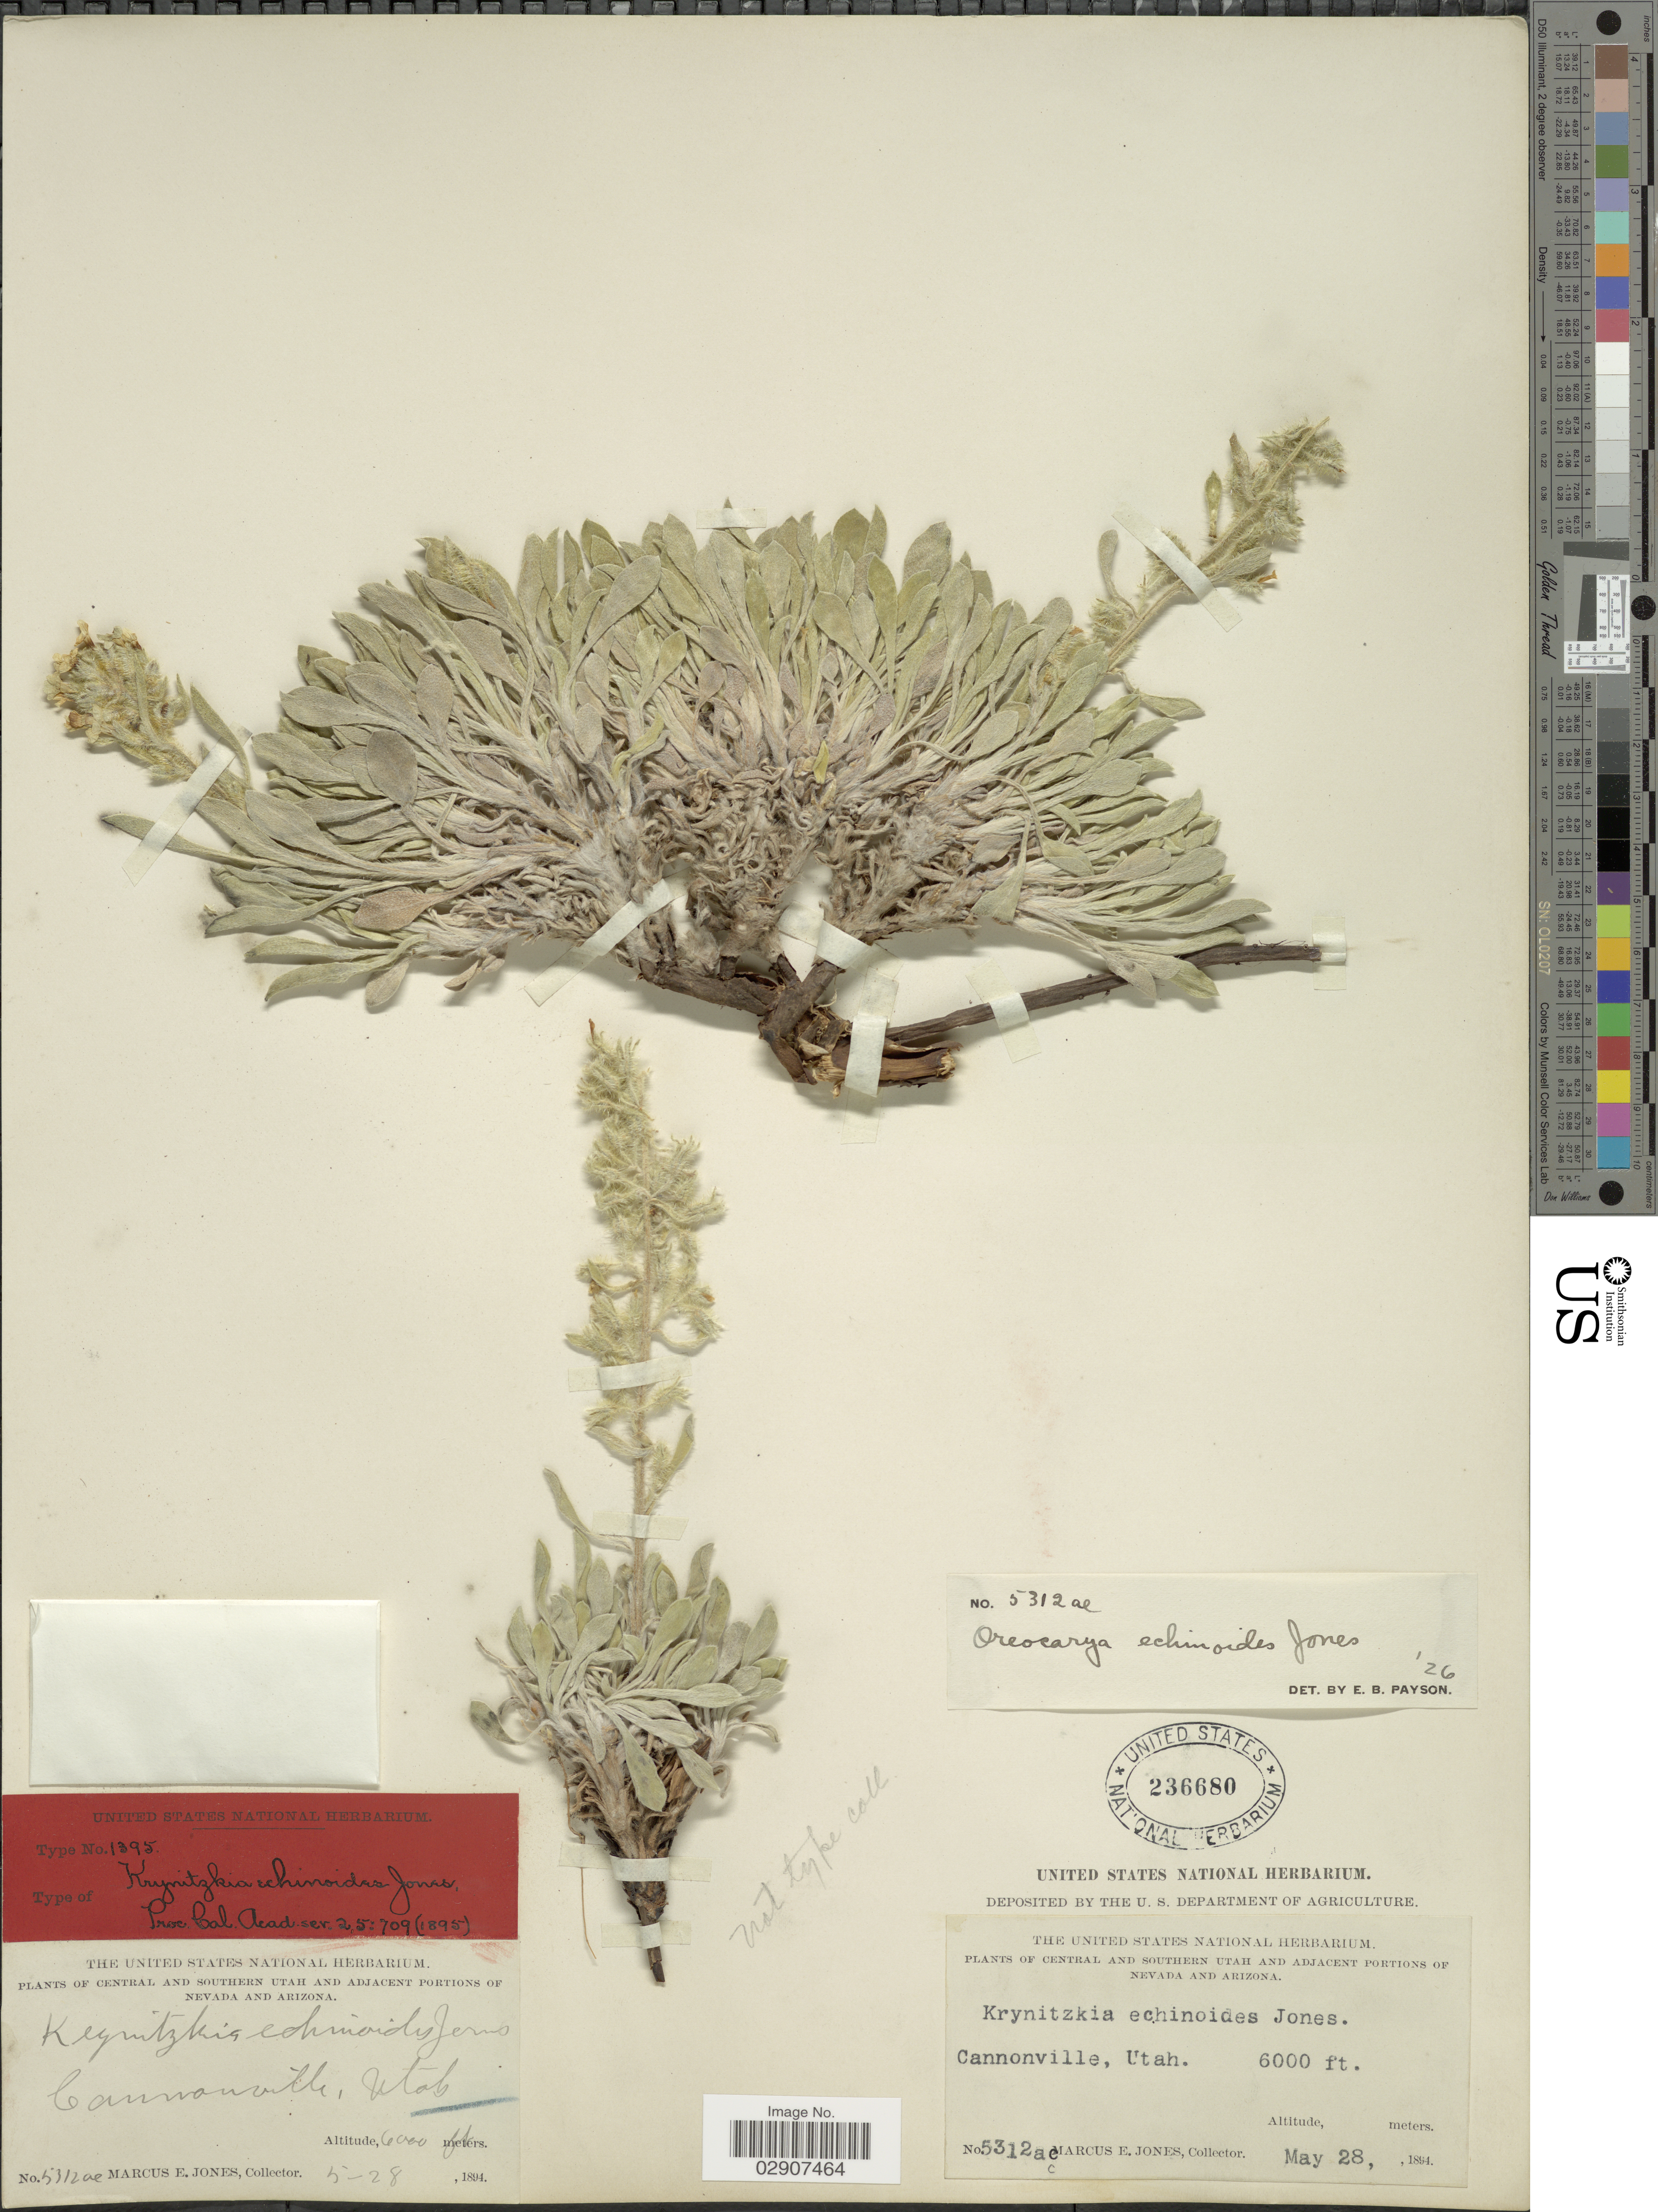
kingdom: Plantae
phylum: Tracheophyta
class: Magnoliopsida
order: Boraginales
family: Boraginaceae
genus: Cryptantha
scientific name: Cryptantha fulvocanescens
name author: (S. Watson) Payson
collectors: M. E. Jones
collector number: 5312ac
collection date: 1894-05-28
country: United States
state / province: Utah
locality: Cannonville, Utah. Central and Southern Utah.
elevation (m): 1829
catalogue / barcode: US 236680